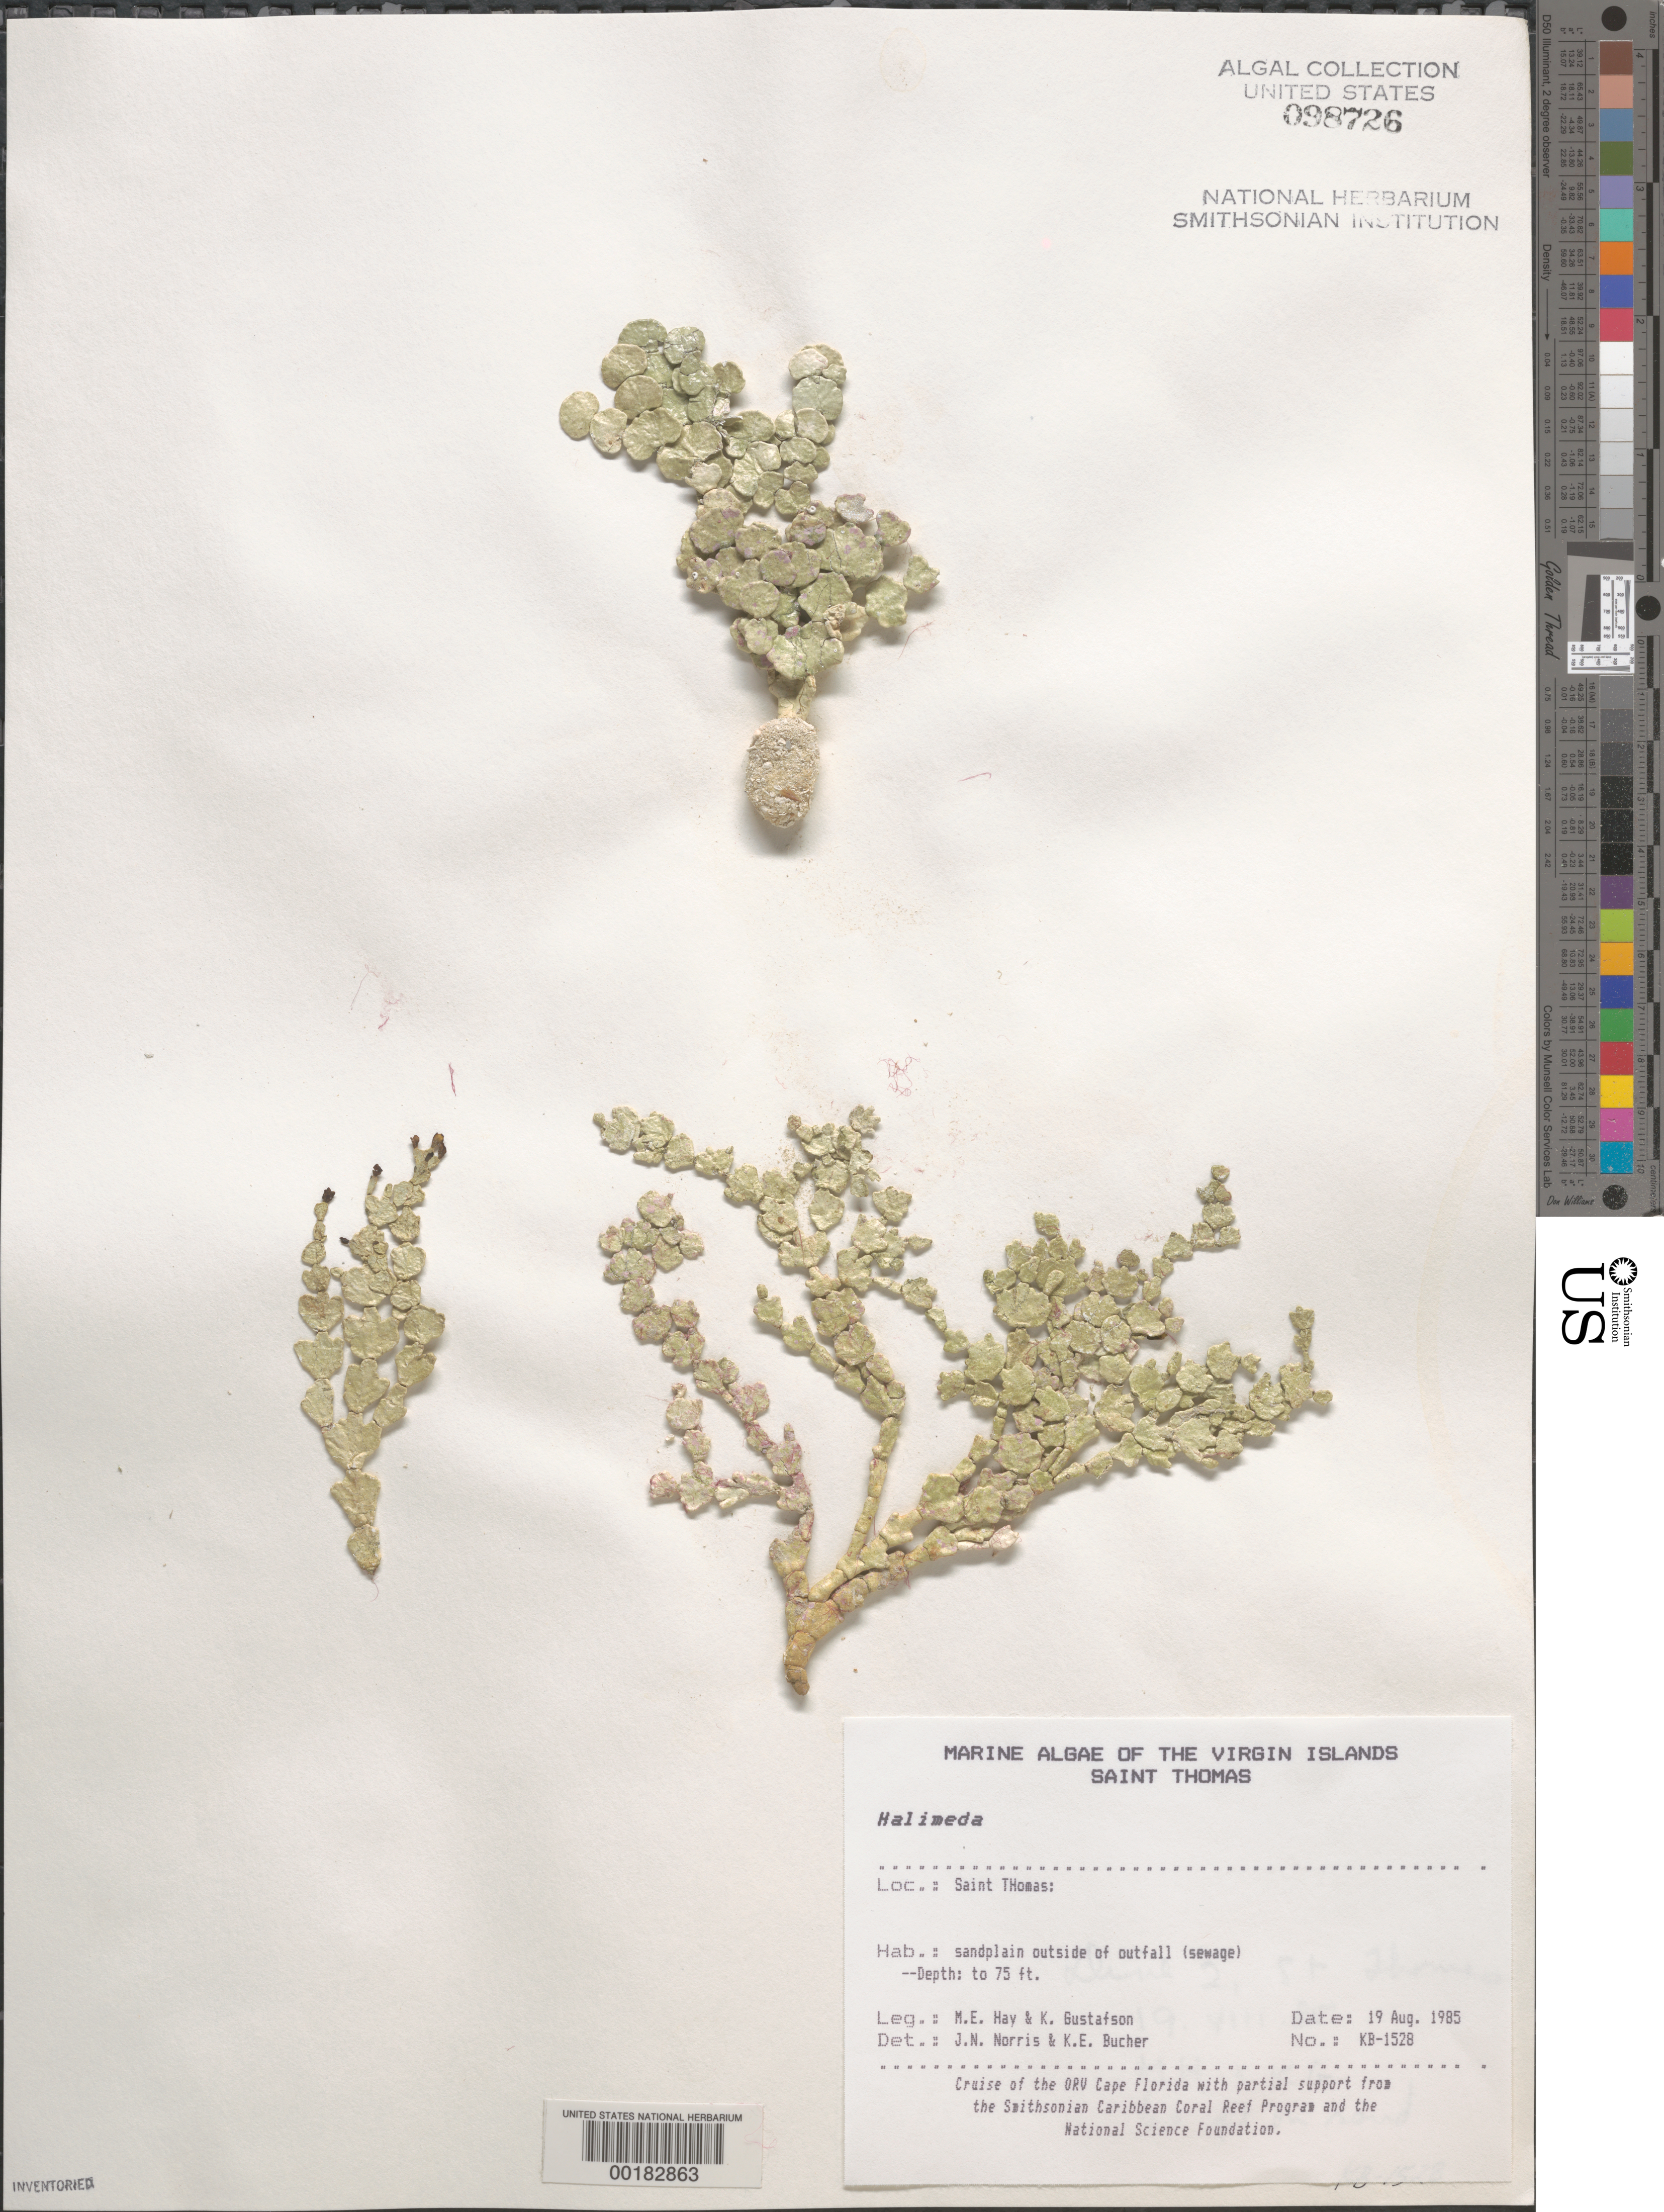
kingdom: Plantae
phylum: Chlorophyta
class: Ulvophyceae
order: Bryopsidales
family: Halimedaceae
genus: Halimeda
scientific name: Halimeda sp.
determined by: Norris, J. N.; Bucher, K. E.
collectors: M. E. Hay & K. Gustafson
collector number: KB-1528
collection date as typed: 19 Aug 1985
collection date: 1985-08-19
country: U.S. Virgin Islands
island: St. Thomas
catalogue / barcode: US 98726